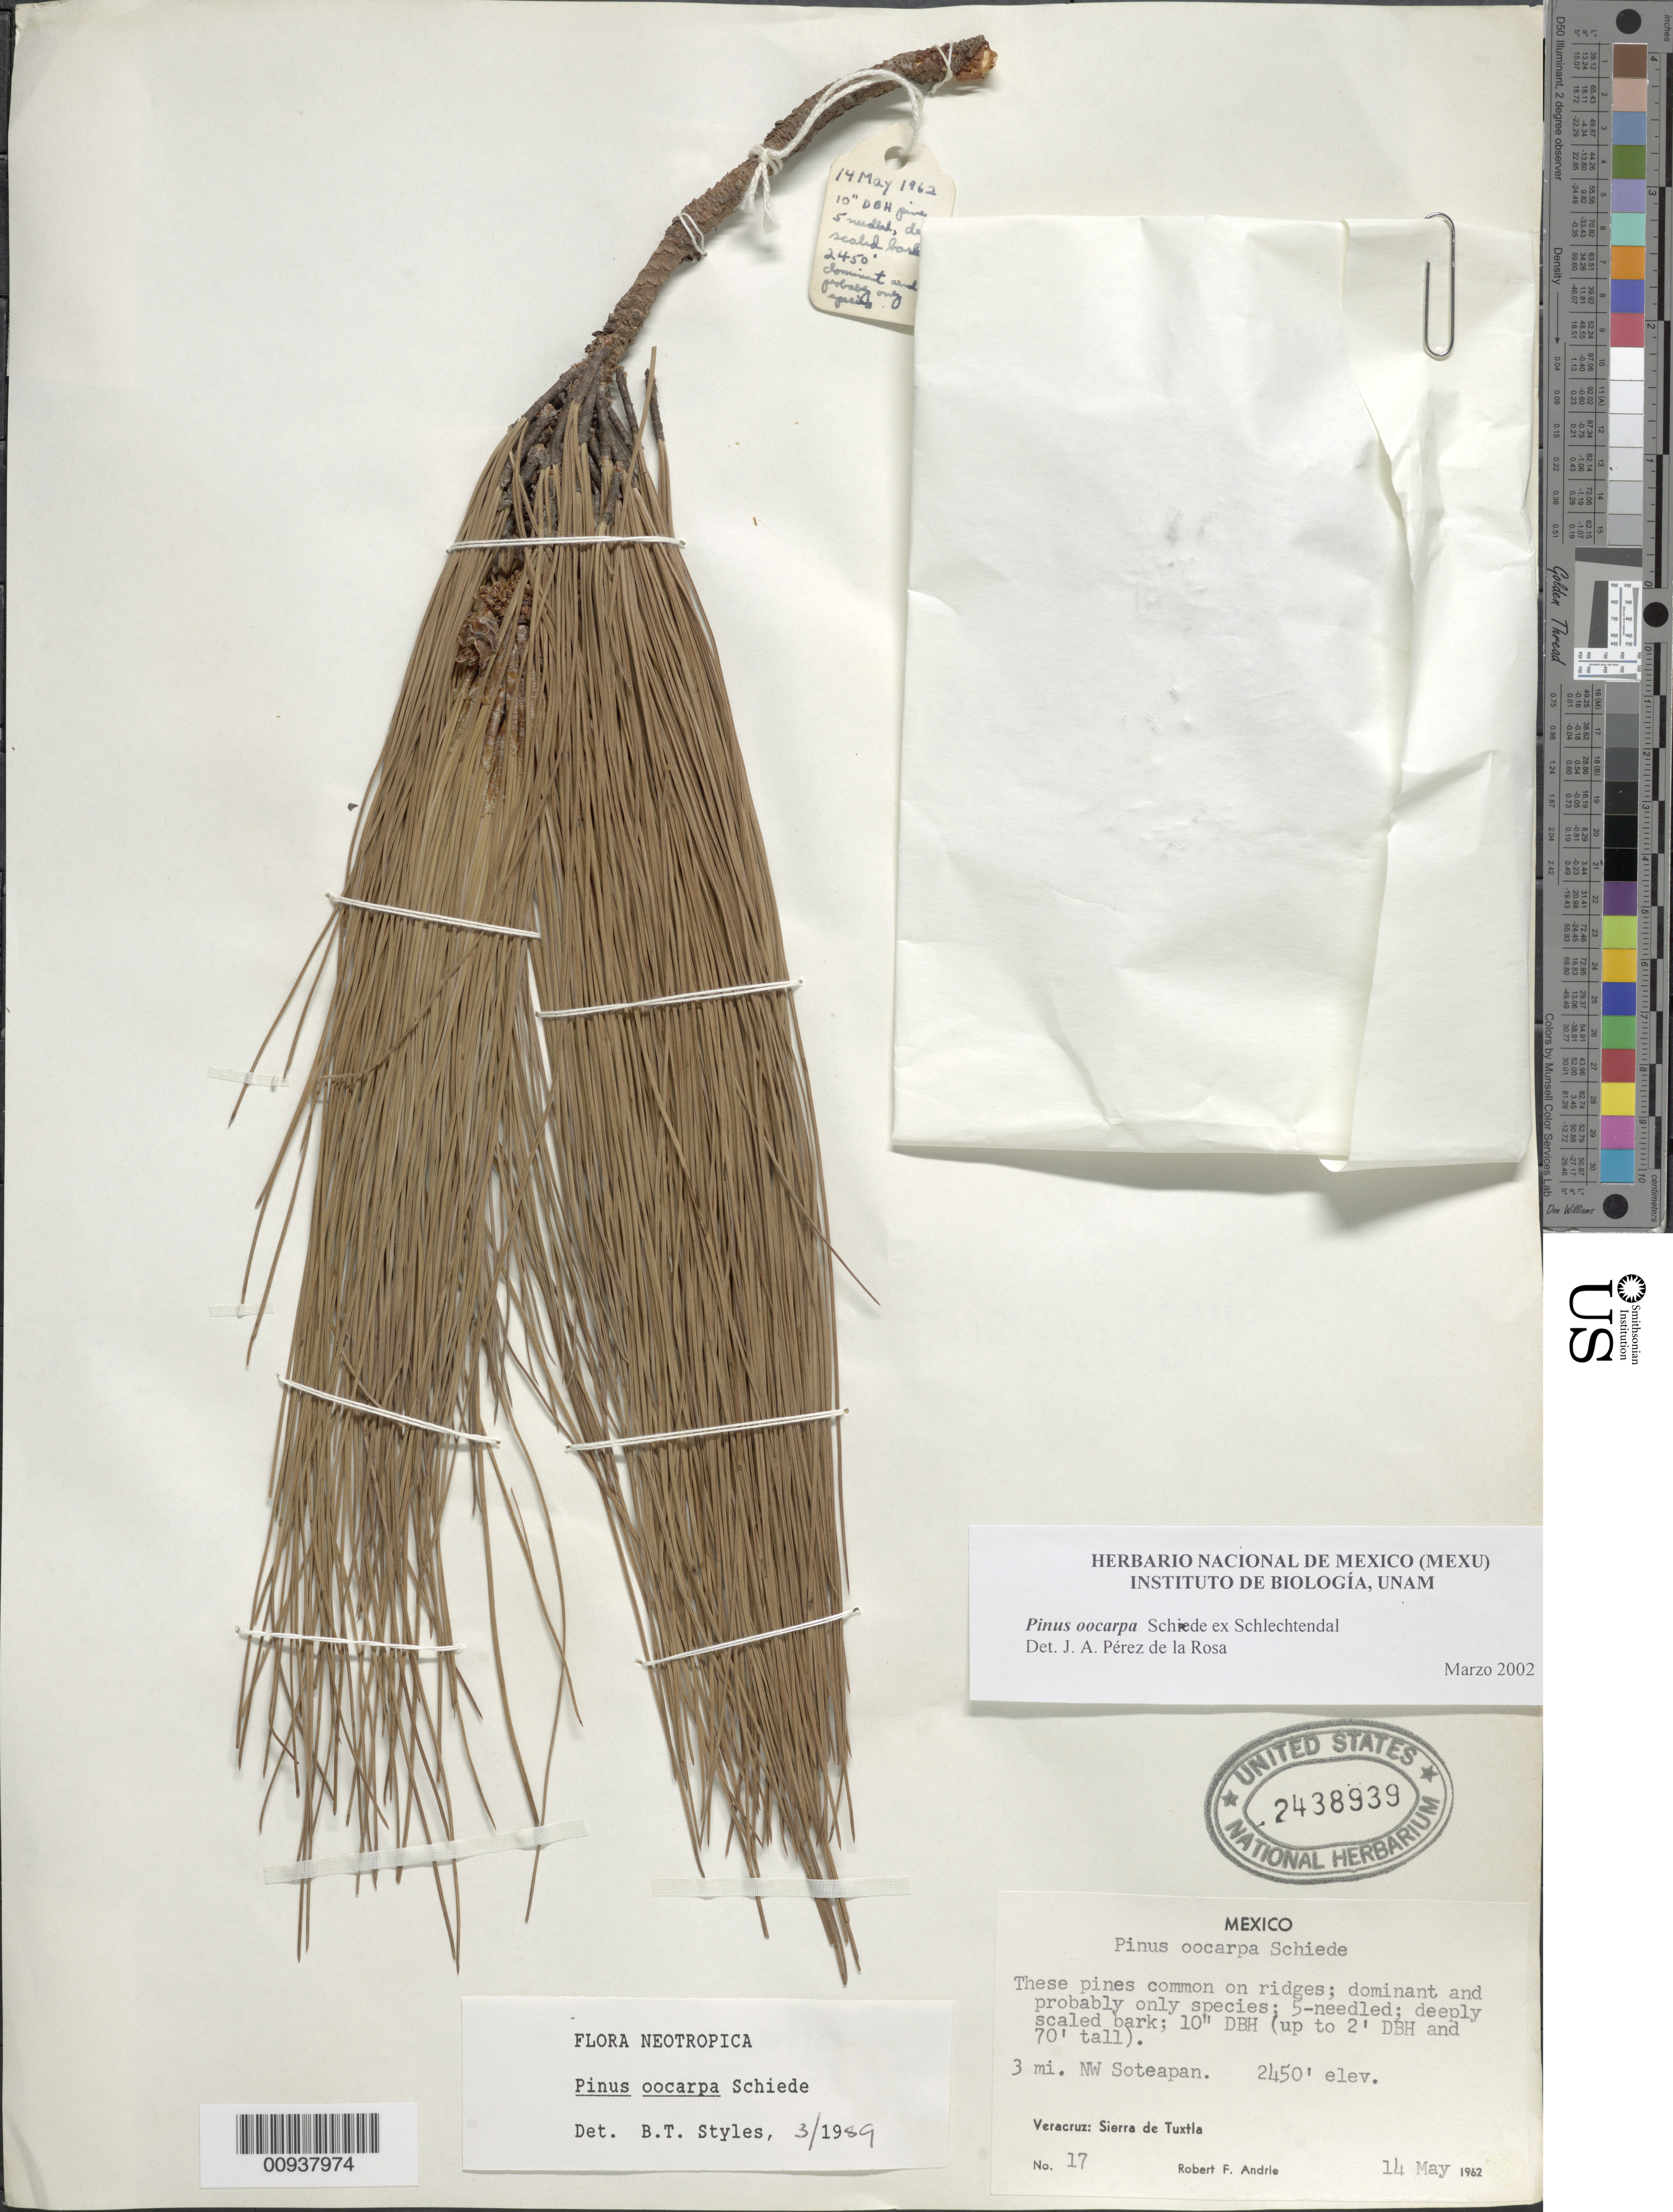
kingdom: Plantae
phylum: Tracheophyta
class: Pinopsida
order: Pinales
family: Pinaceae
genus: Pinus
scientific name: Pinus oocarpa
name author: Schiede ex Schltdl.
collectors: R. Andrle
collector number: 17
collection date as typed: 14 May 1962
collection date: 1962-05-14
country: Mexico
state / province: Veracruz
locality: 3 mi. NW Soteapan. Sierra de Tuxtla.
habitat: Common on ridges; dominant and probably only species.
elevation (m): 747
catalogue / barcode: US 2438939